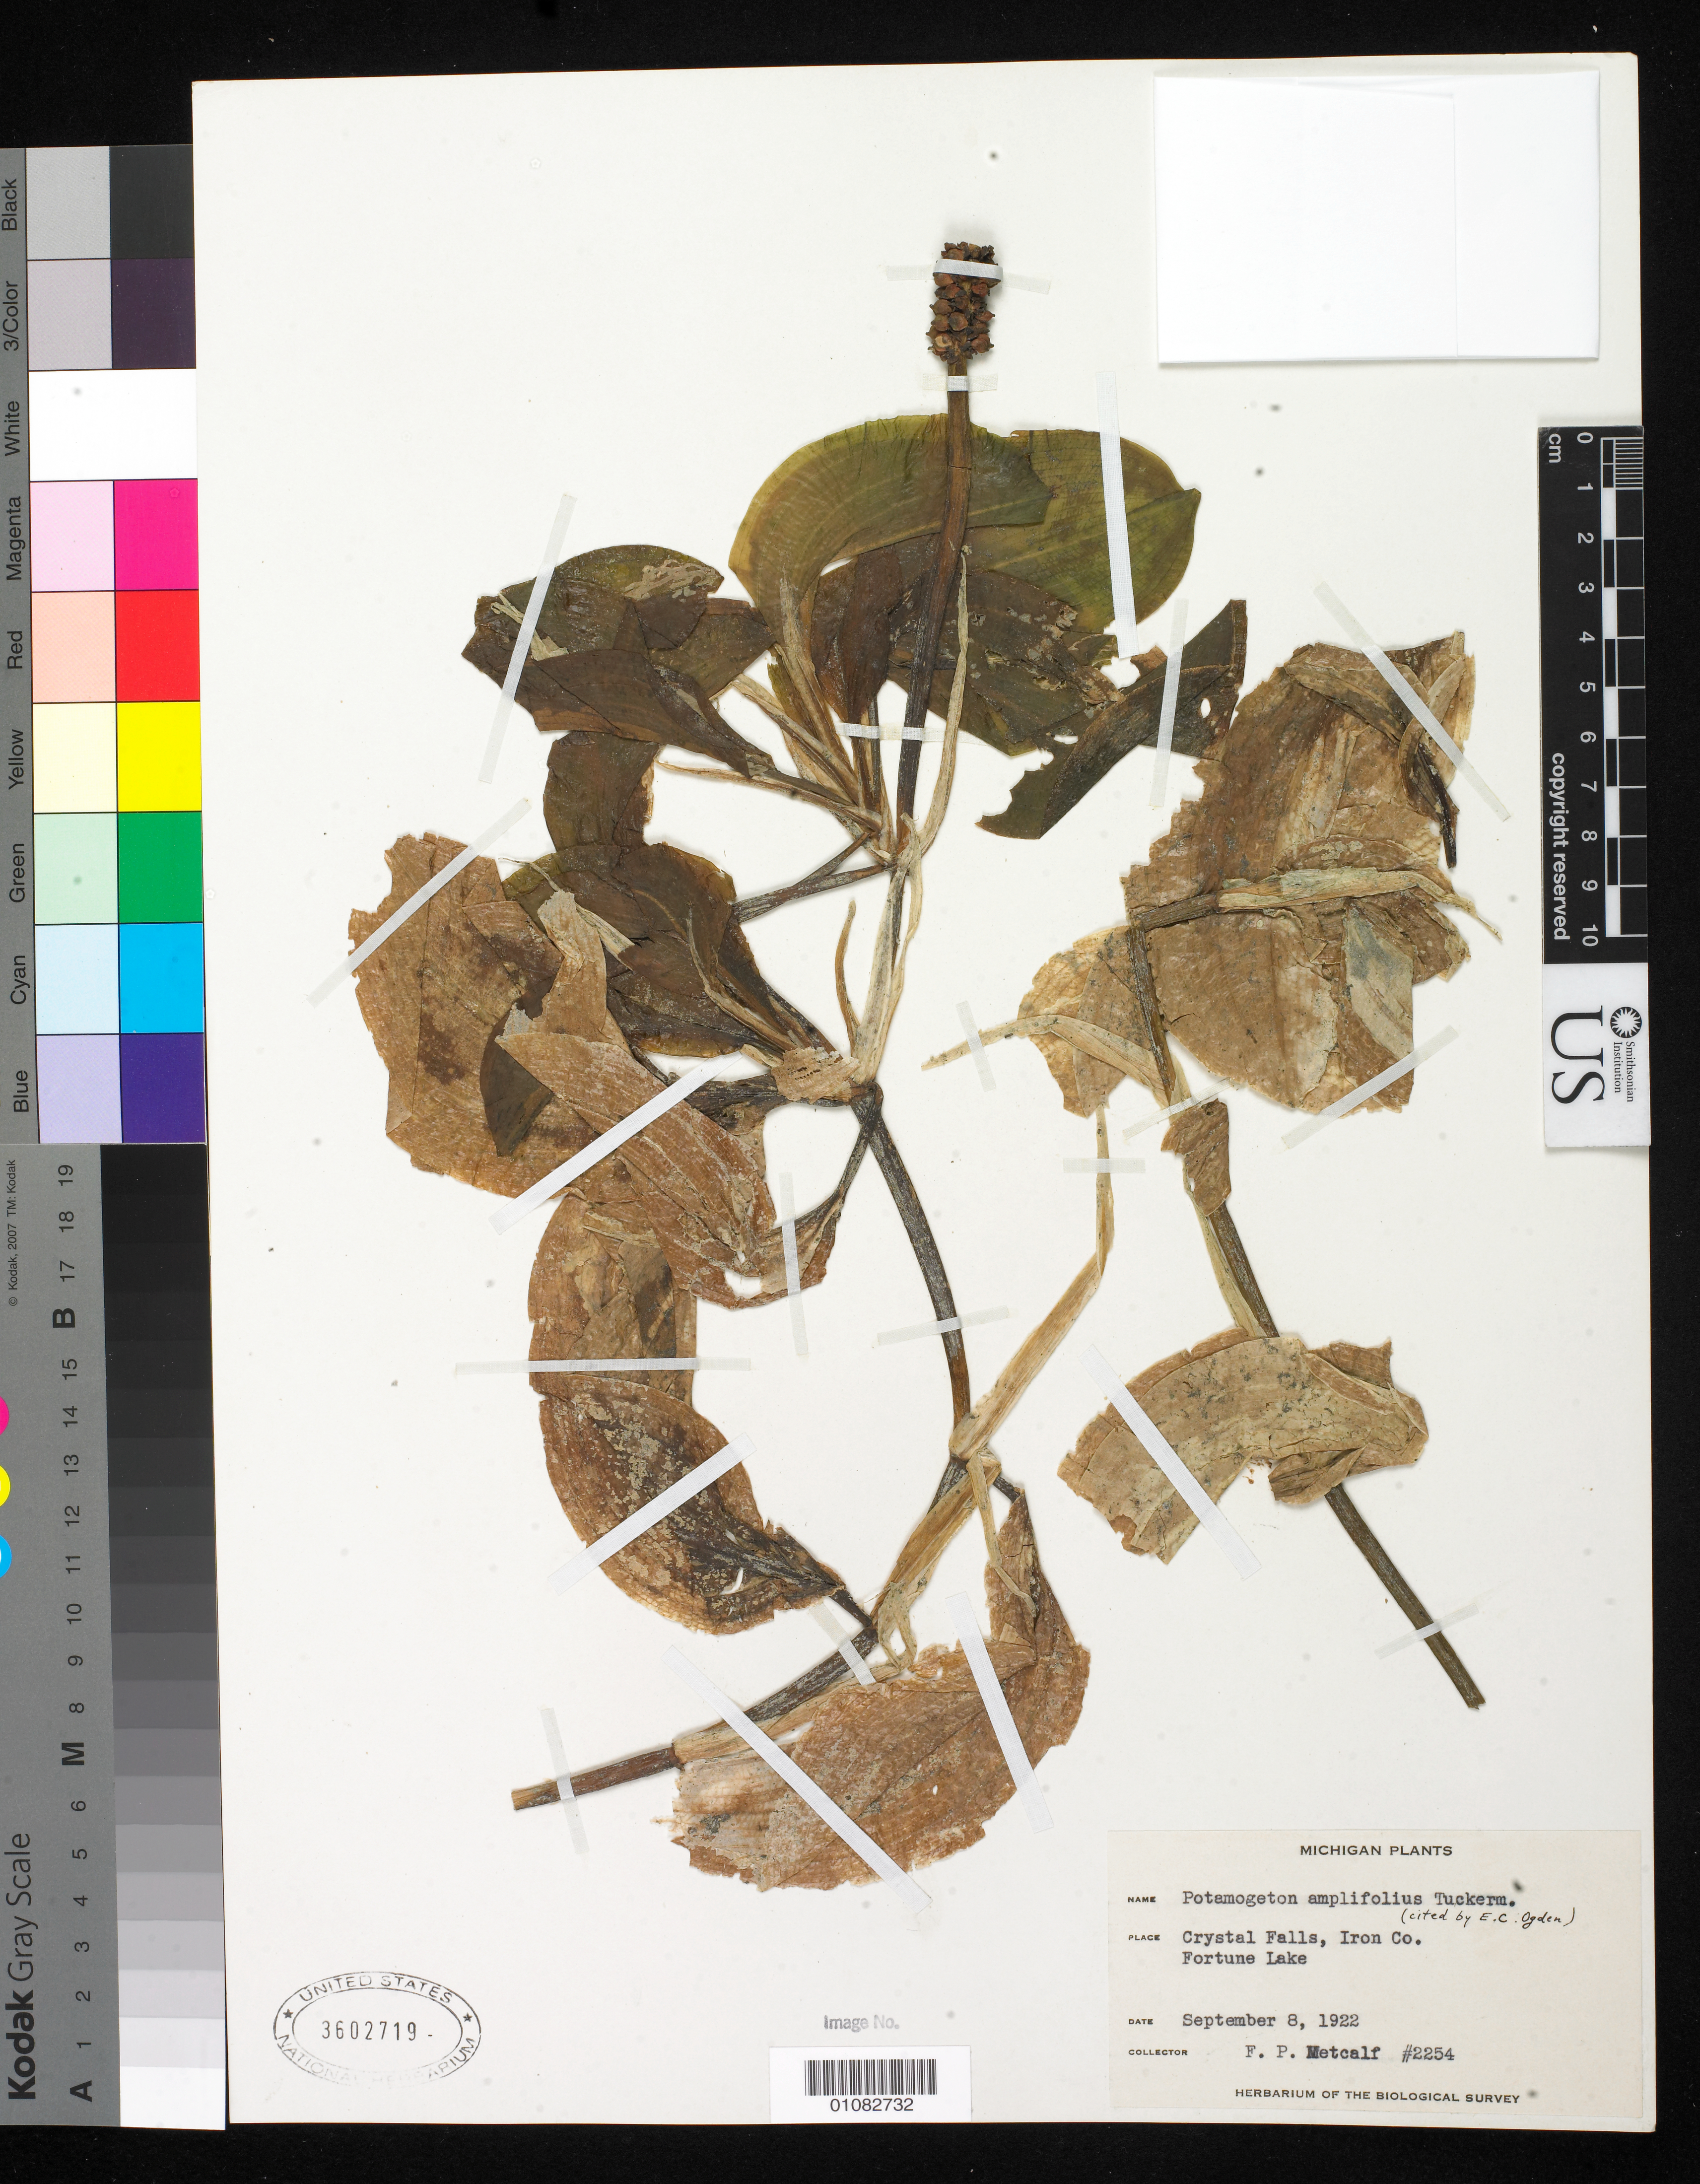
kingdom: Plantae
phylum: Tracheophyta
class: Liliopsida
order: Alismatales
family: Potamogetonaceae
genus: Potamogeton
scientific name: Potamogeton amplifolius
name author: Tuckerm.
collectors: F. P. Metcalf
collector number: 2254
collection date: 1922-09-08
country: United States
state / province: Michigan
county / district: Iron County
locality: Crystal Falls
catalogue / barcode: US 3602719